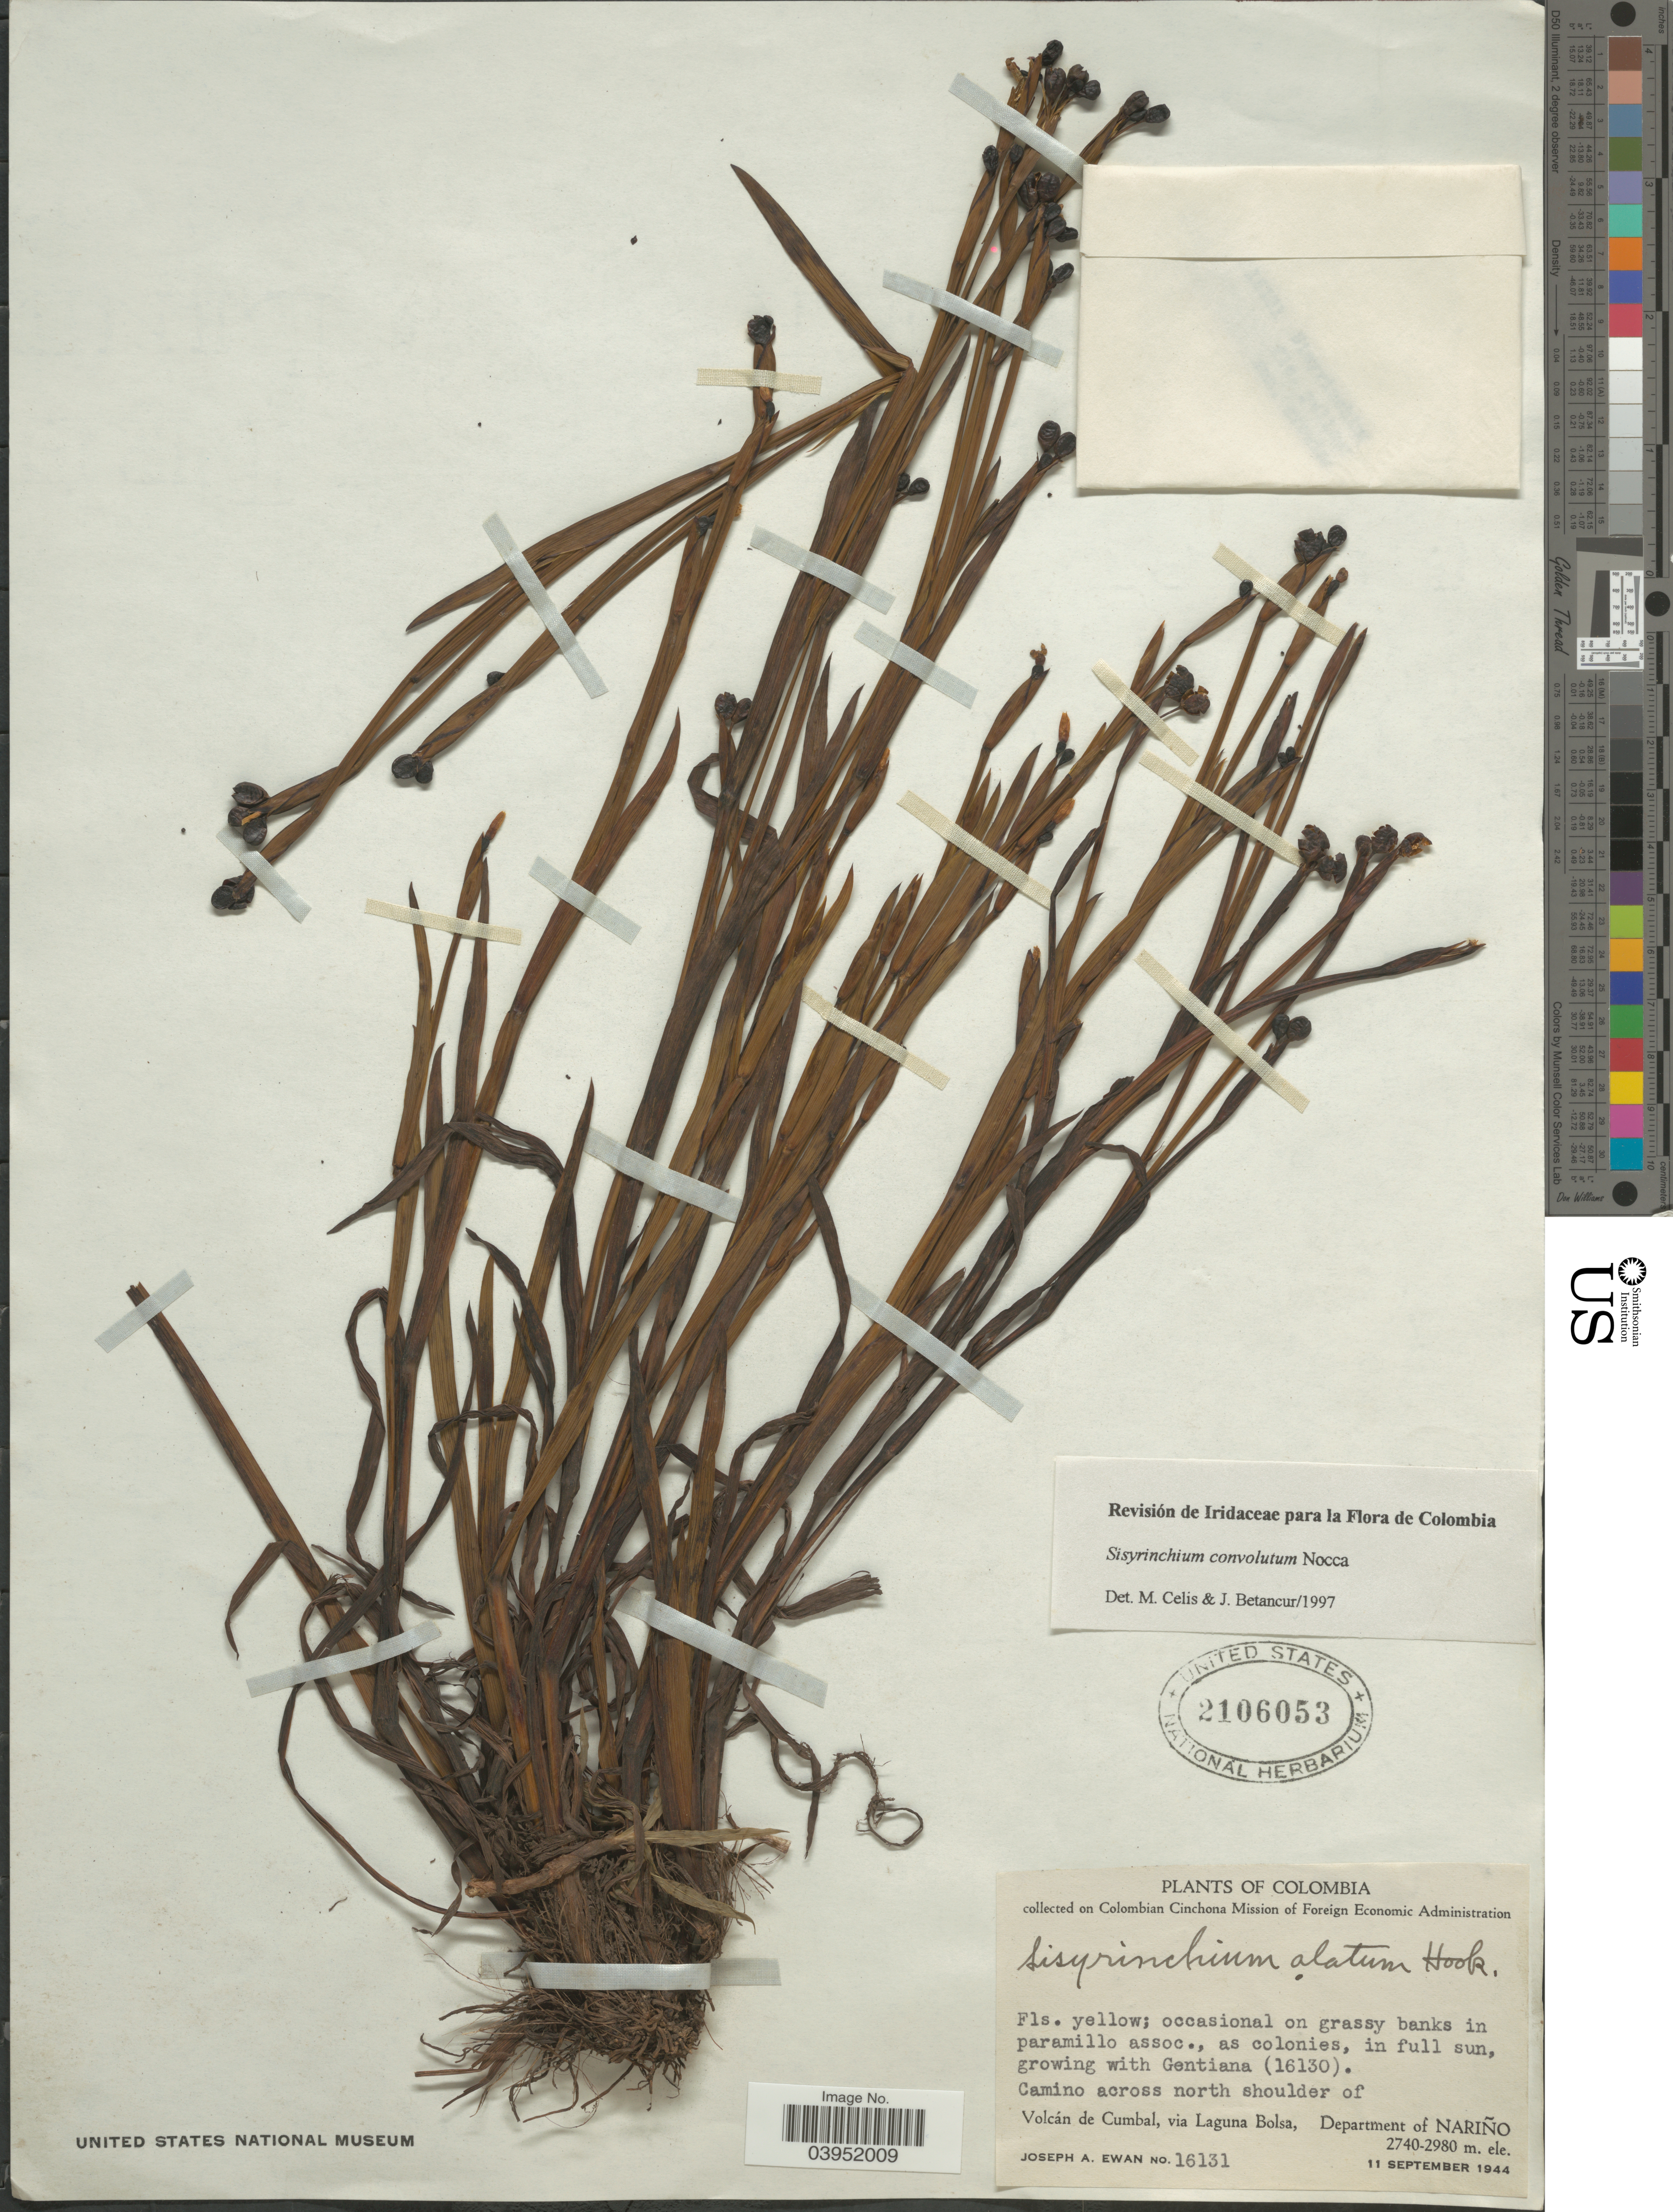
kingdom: Plantae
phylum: Tracheophyta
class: Liliopsida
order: Asparagales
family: Iridaceae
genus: Sisyrinchium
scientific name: Sisyrinchium convolutum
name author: Nocca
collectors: J. A. Ewan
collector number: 16131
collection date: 1944-09-11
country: Colombia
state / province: Nariño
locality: Camino across north shoulder of Volcán de Cumbal, via Laguna Bolsa, Department of Nariño.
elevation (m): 2740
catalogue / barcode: US 2106053